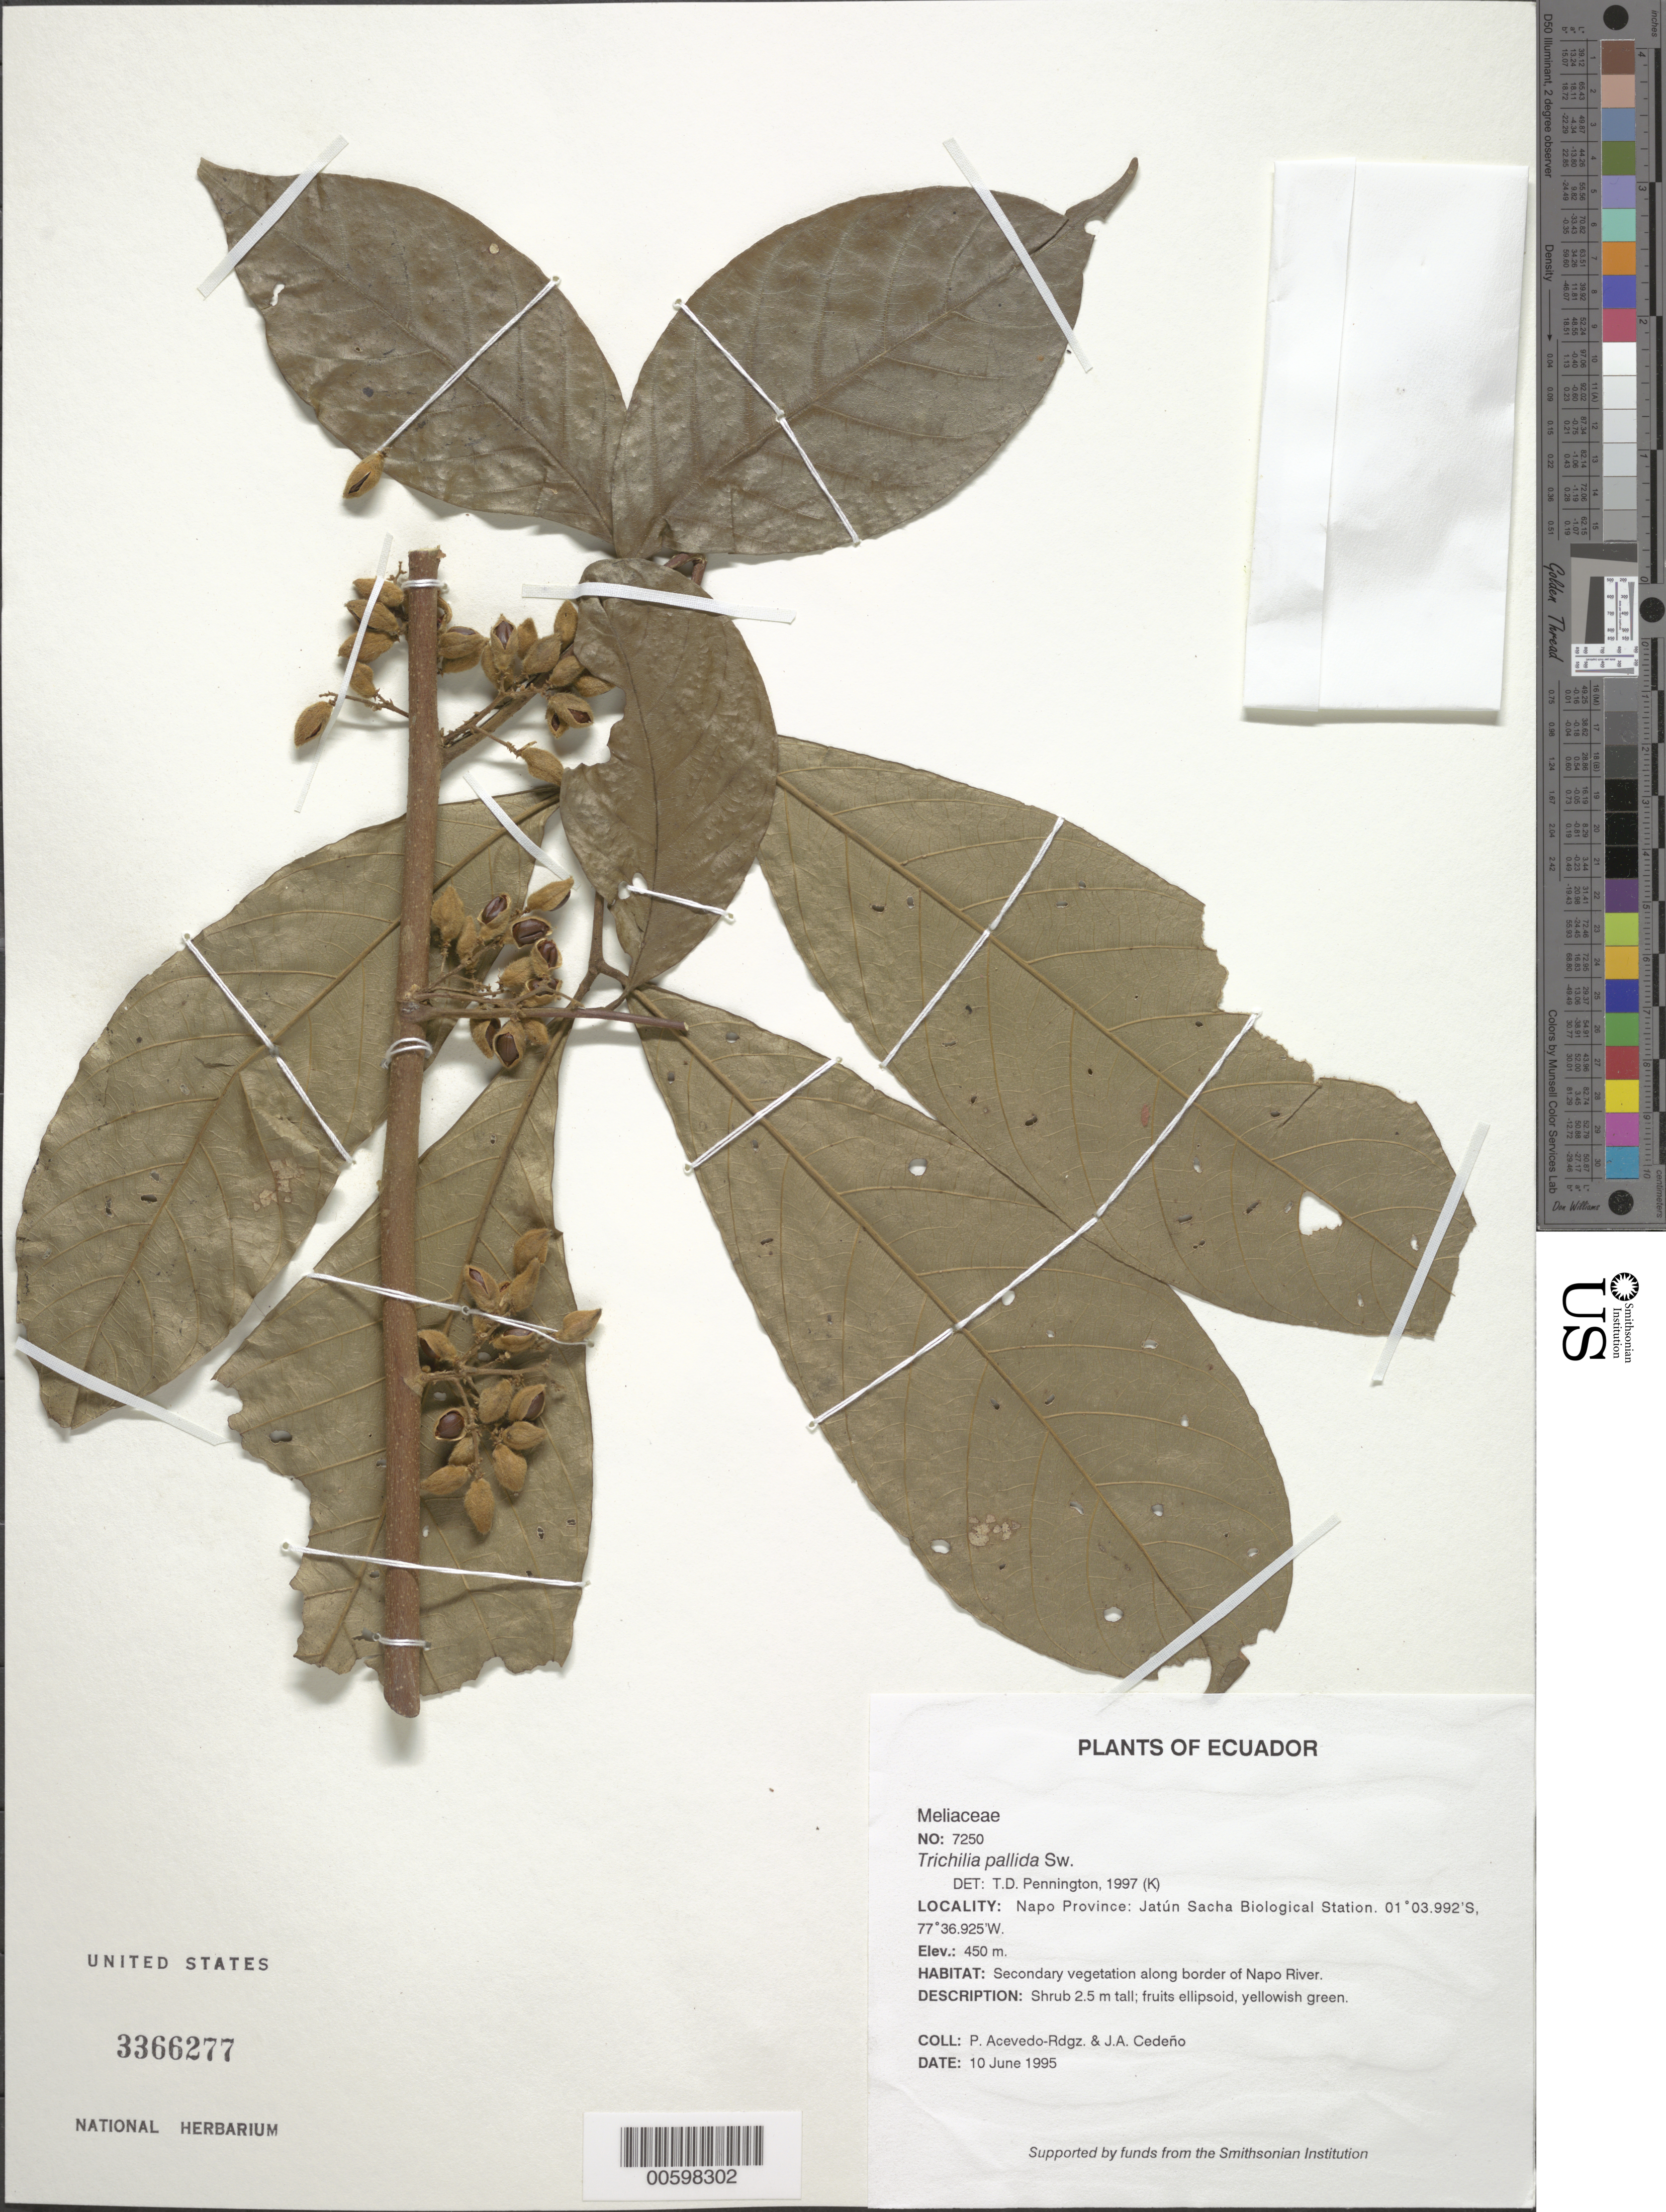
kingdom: Plantae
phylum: Tracheophyta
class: Magnoliopsida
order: Sapindales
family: Meliaceae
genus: Trichilia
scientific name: Trichilia pallida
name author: Sw.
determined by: Pennington, T. D., (K)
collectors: P. Acevedo-Rodr. & J. A. Cedeño M.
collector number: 7250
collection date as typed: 10 Jun 1995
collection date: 1995-06-10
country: Ecuador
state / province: Napo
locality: Napo Province: Jatún Sacha Biological Station.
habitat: Secondary vegetation along border of Napo River.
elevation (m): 450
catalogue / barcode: US 3366277